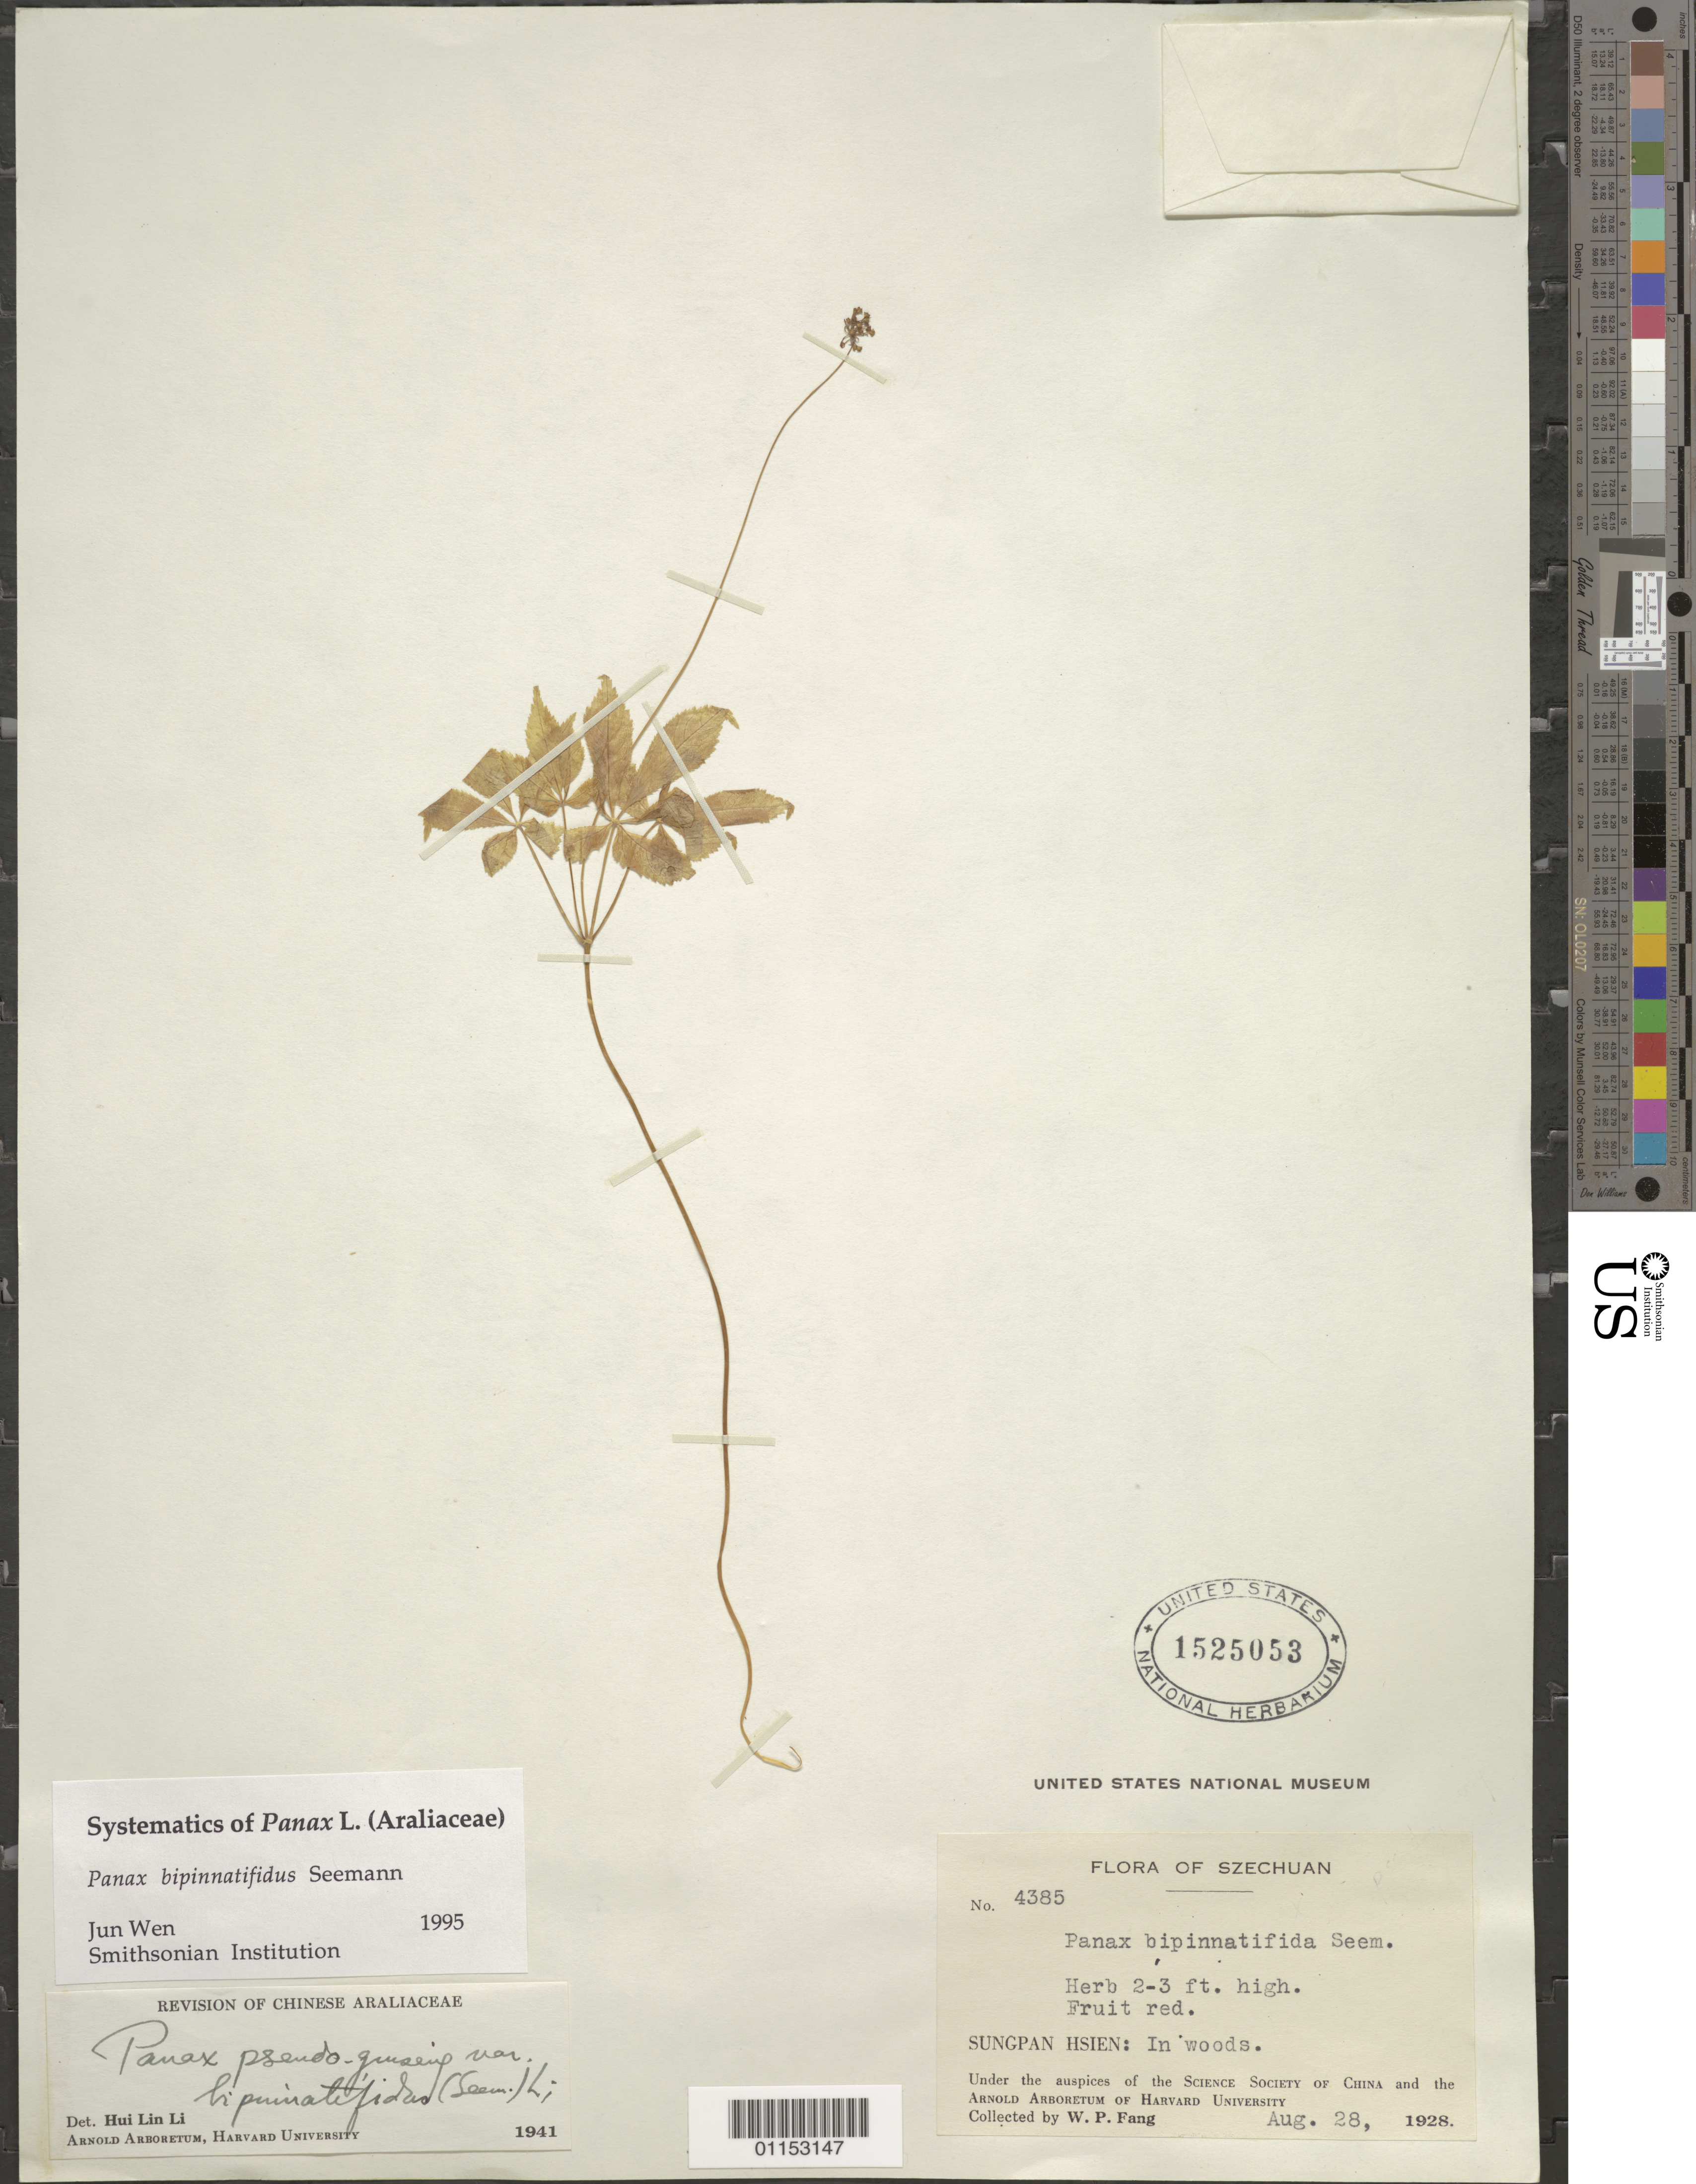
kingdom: Plantae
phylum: Tracheophyta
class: Magnoliopsida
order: Apiales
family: Araliaceae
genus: Panax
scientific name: Panax bipinnatifidus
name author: Seem.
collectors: W. P. Fang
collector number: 4385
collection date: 1928-08-28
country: China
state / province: Sichuan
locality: Sungpan Hsien.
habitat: In woods.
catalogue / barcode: US 1525053